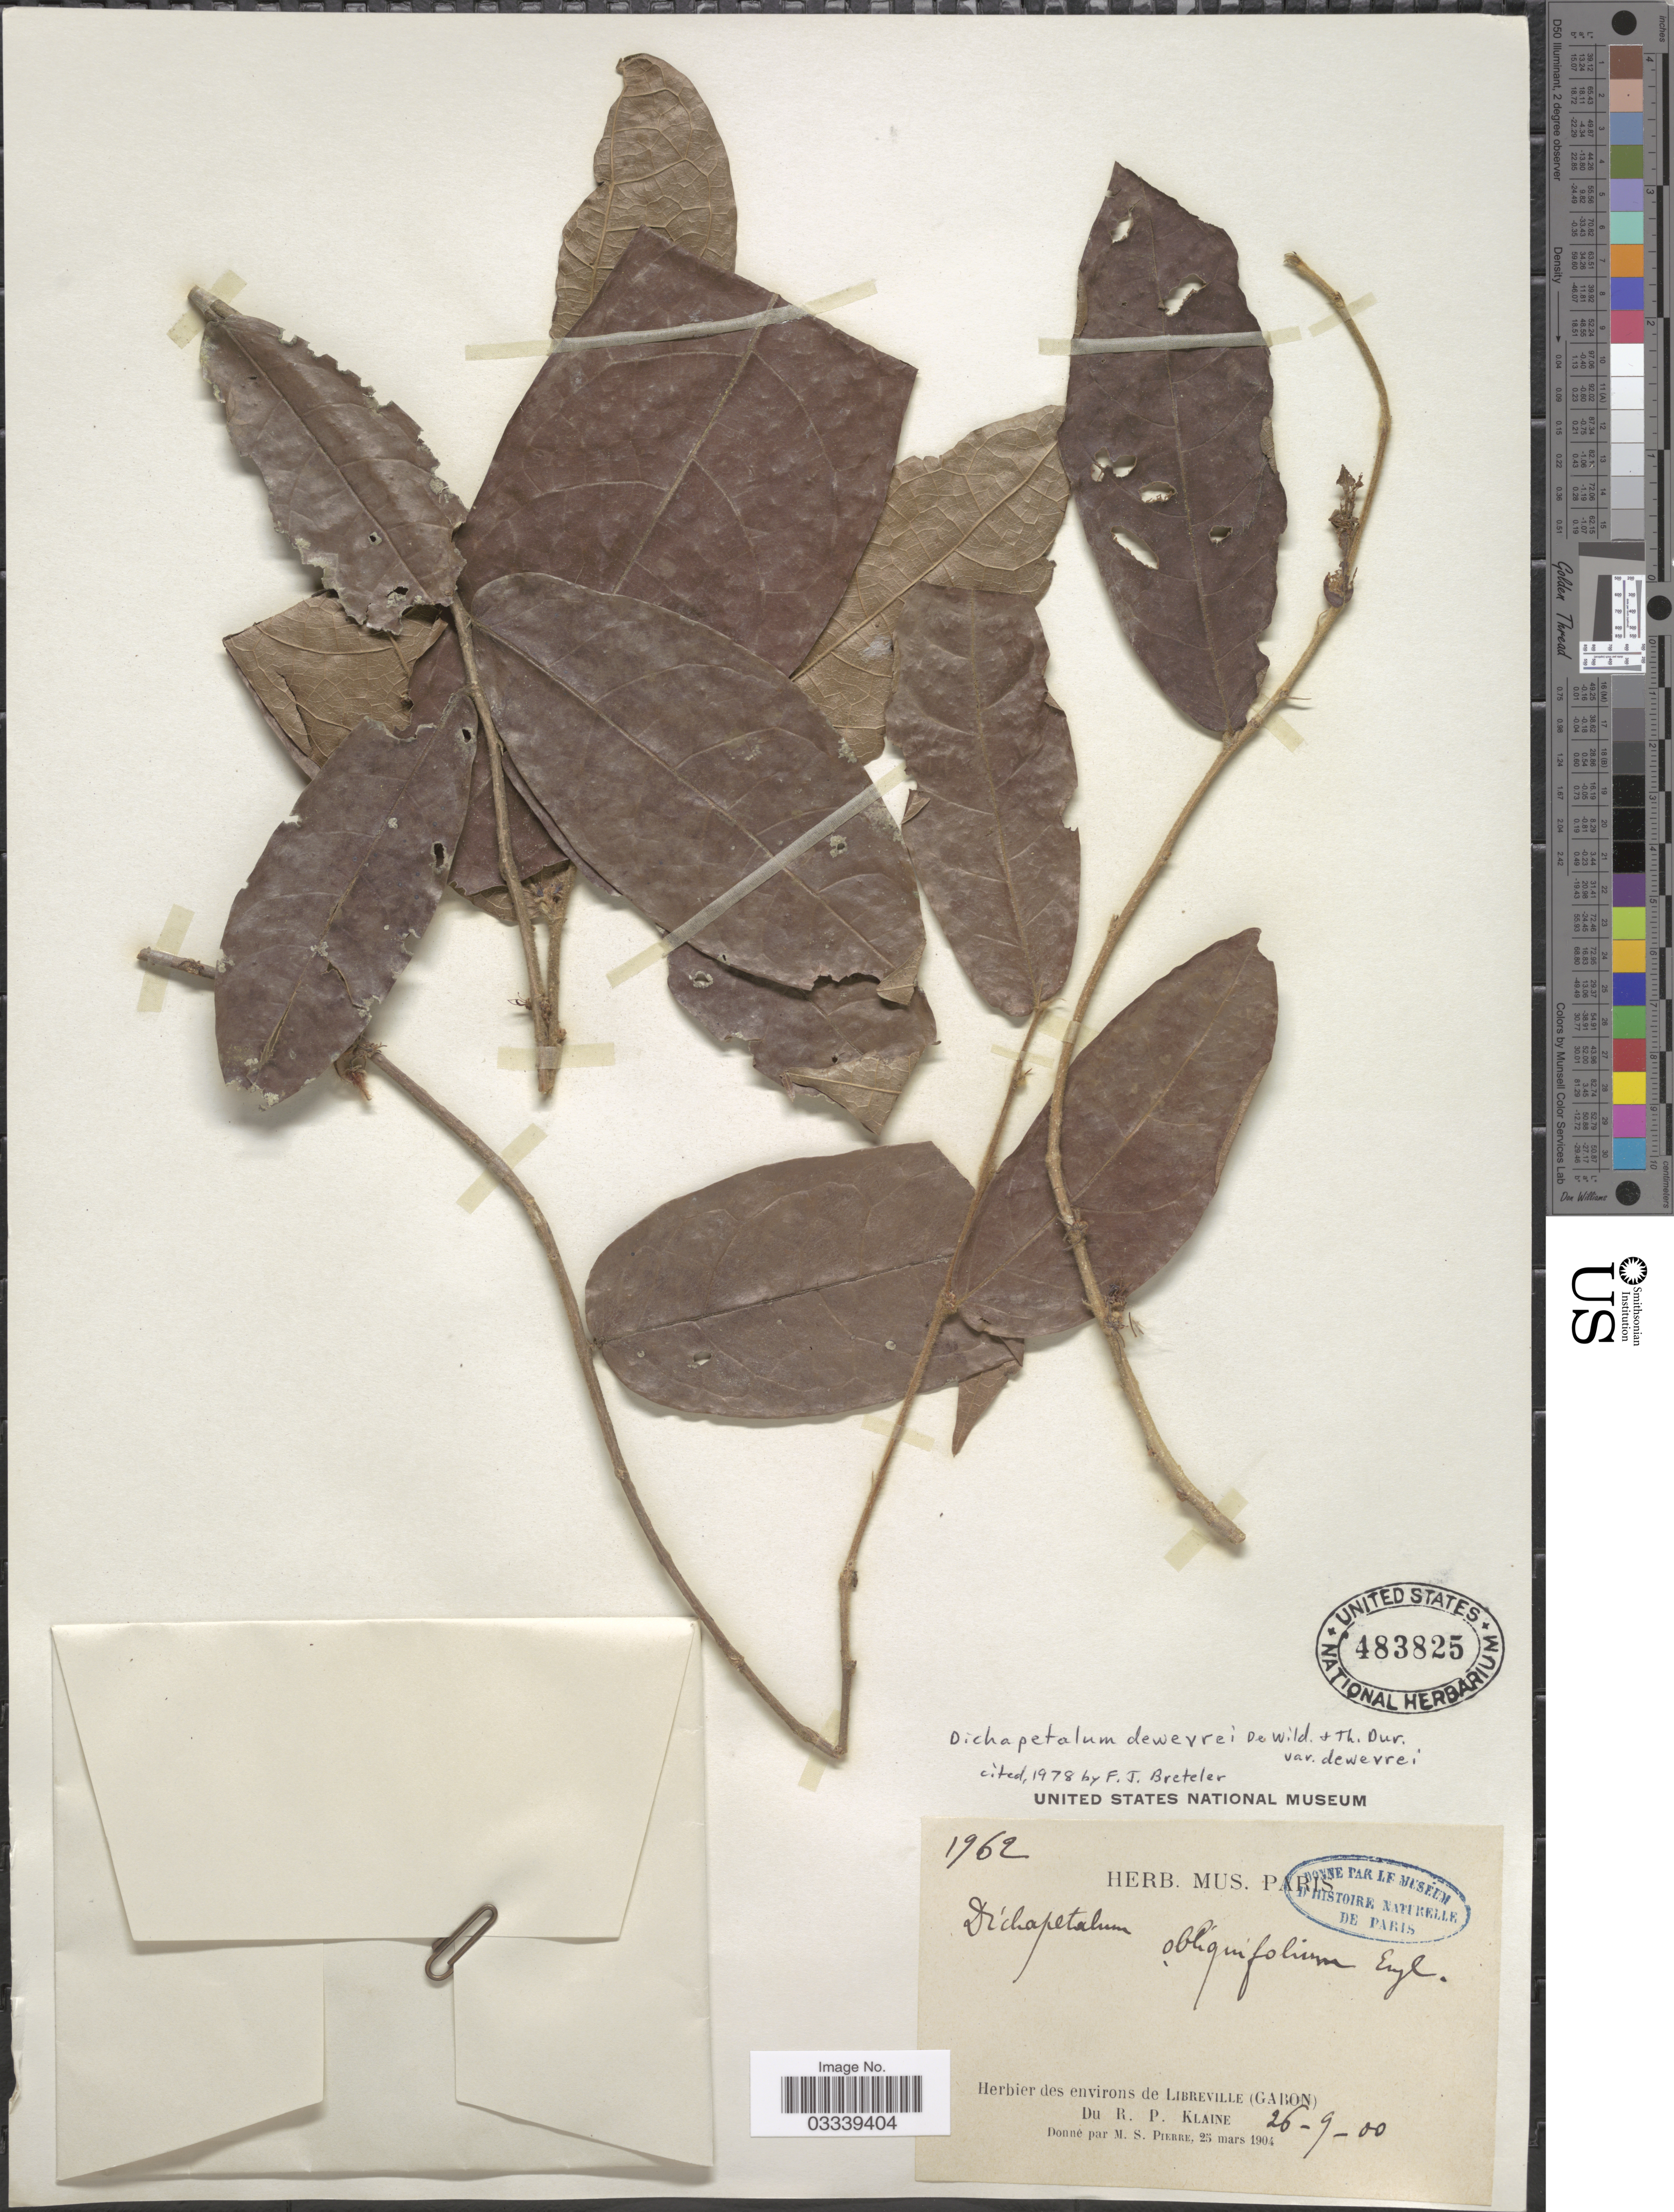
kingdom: Plantae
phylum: Tracheophyta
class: Magnoliopsida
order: Malpighiales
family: Dichapetalaceae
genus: Dichapetalum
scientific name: Dichapetalum dewevrei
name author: De Wild. & Durand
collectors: R. Klaine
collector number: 1962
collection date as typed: Transcribed d/m/y: 26/9/0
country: Gabon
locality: Environs de Libreville.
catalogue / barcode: US 483825